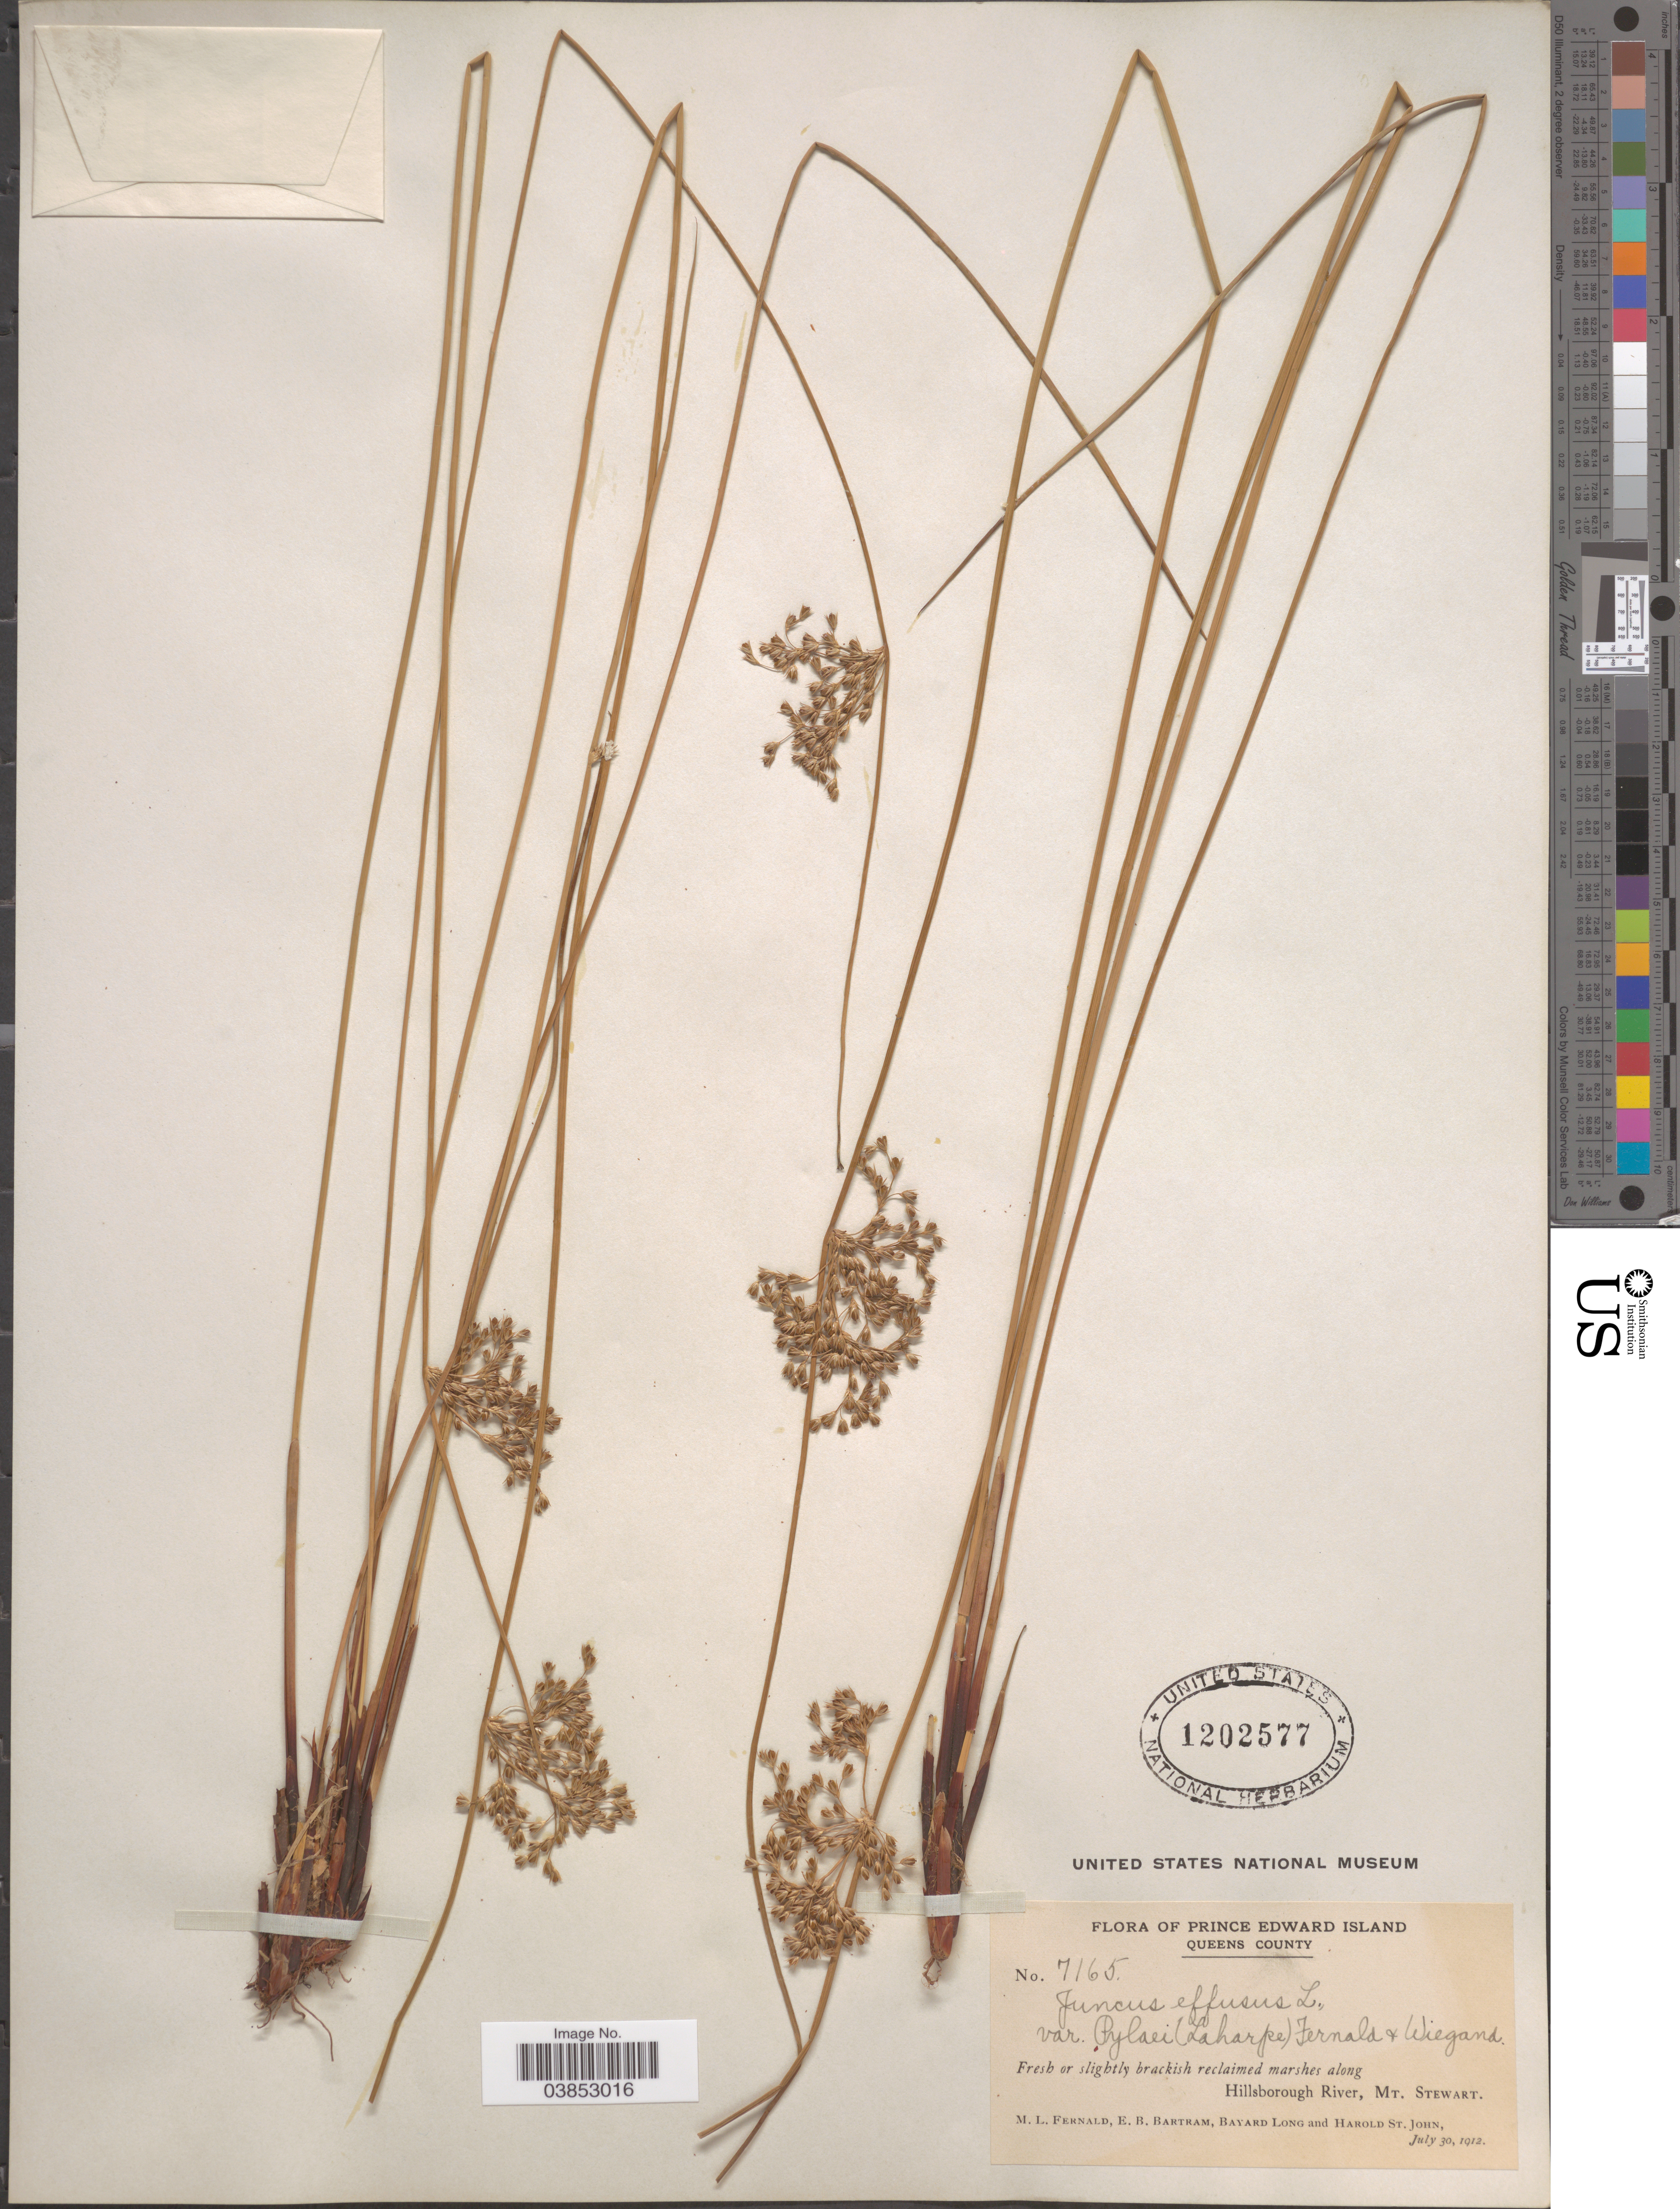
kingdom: Plantae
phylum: Tracheophyta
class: Liliopsida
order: Poales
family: Juncaceae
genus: Juncus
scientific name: Juncus effusus var. pylaei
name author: (Laharpe) Fernald & Wiegand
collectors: M. L. Fernald, E. B. Bartram, B. Long & H. St. John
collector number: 7165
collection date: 1912-07-30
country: Canada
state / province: Prince Edward Island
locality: Queens County. Along Hillsborough River, Mt. Stewart.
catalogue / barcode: US 1202577